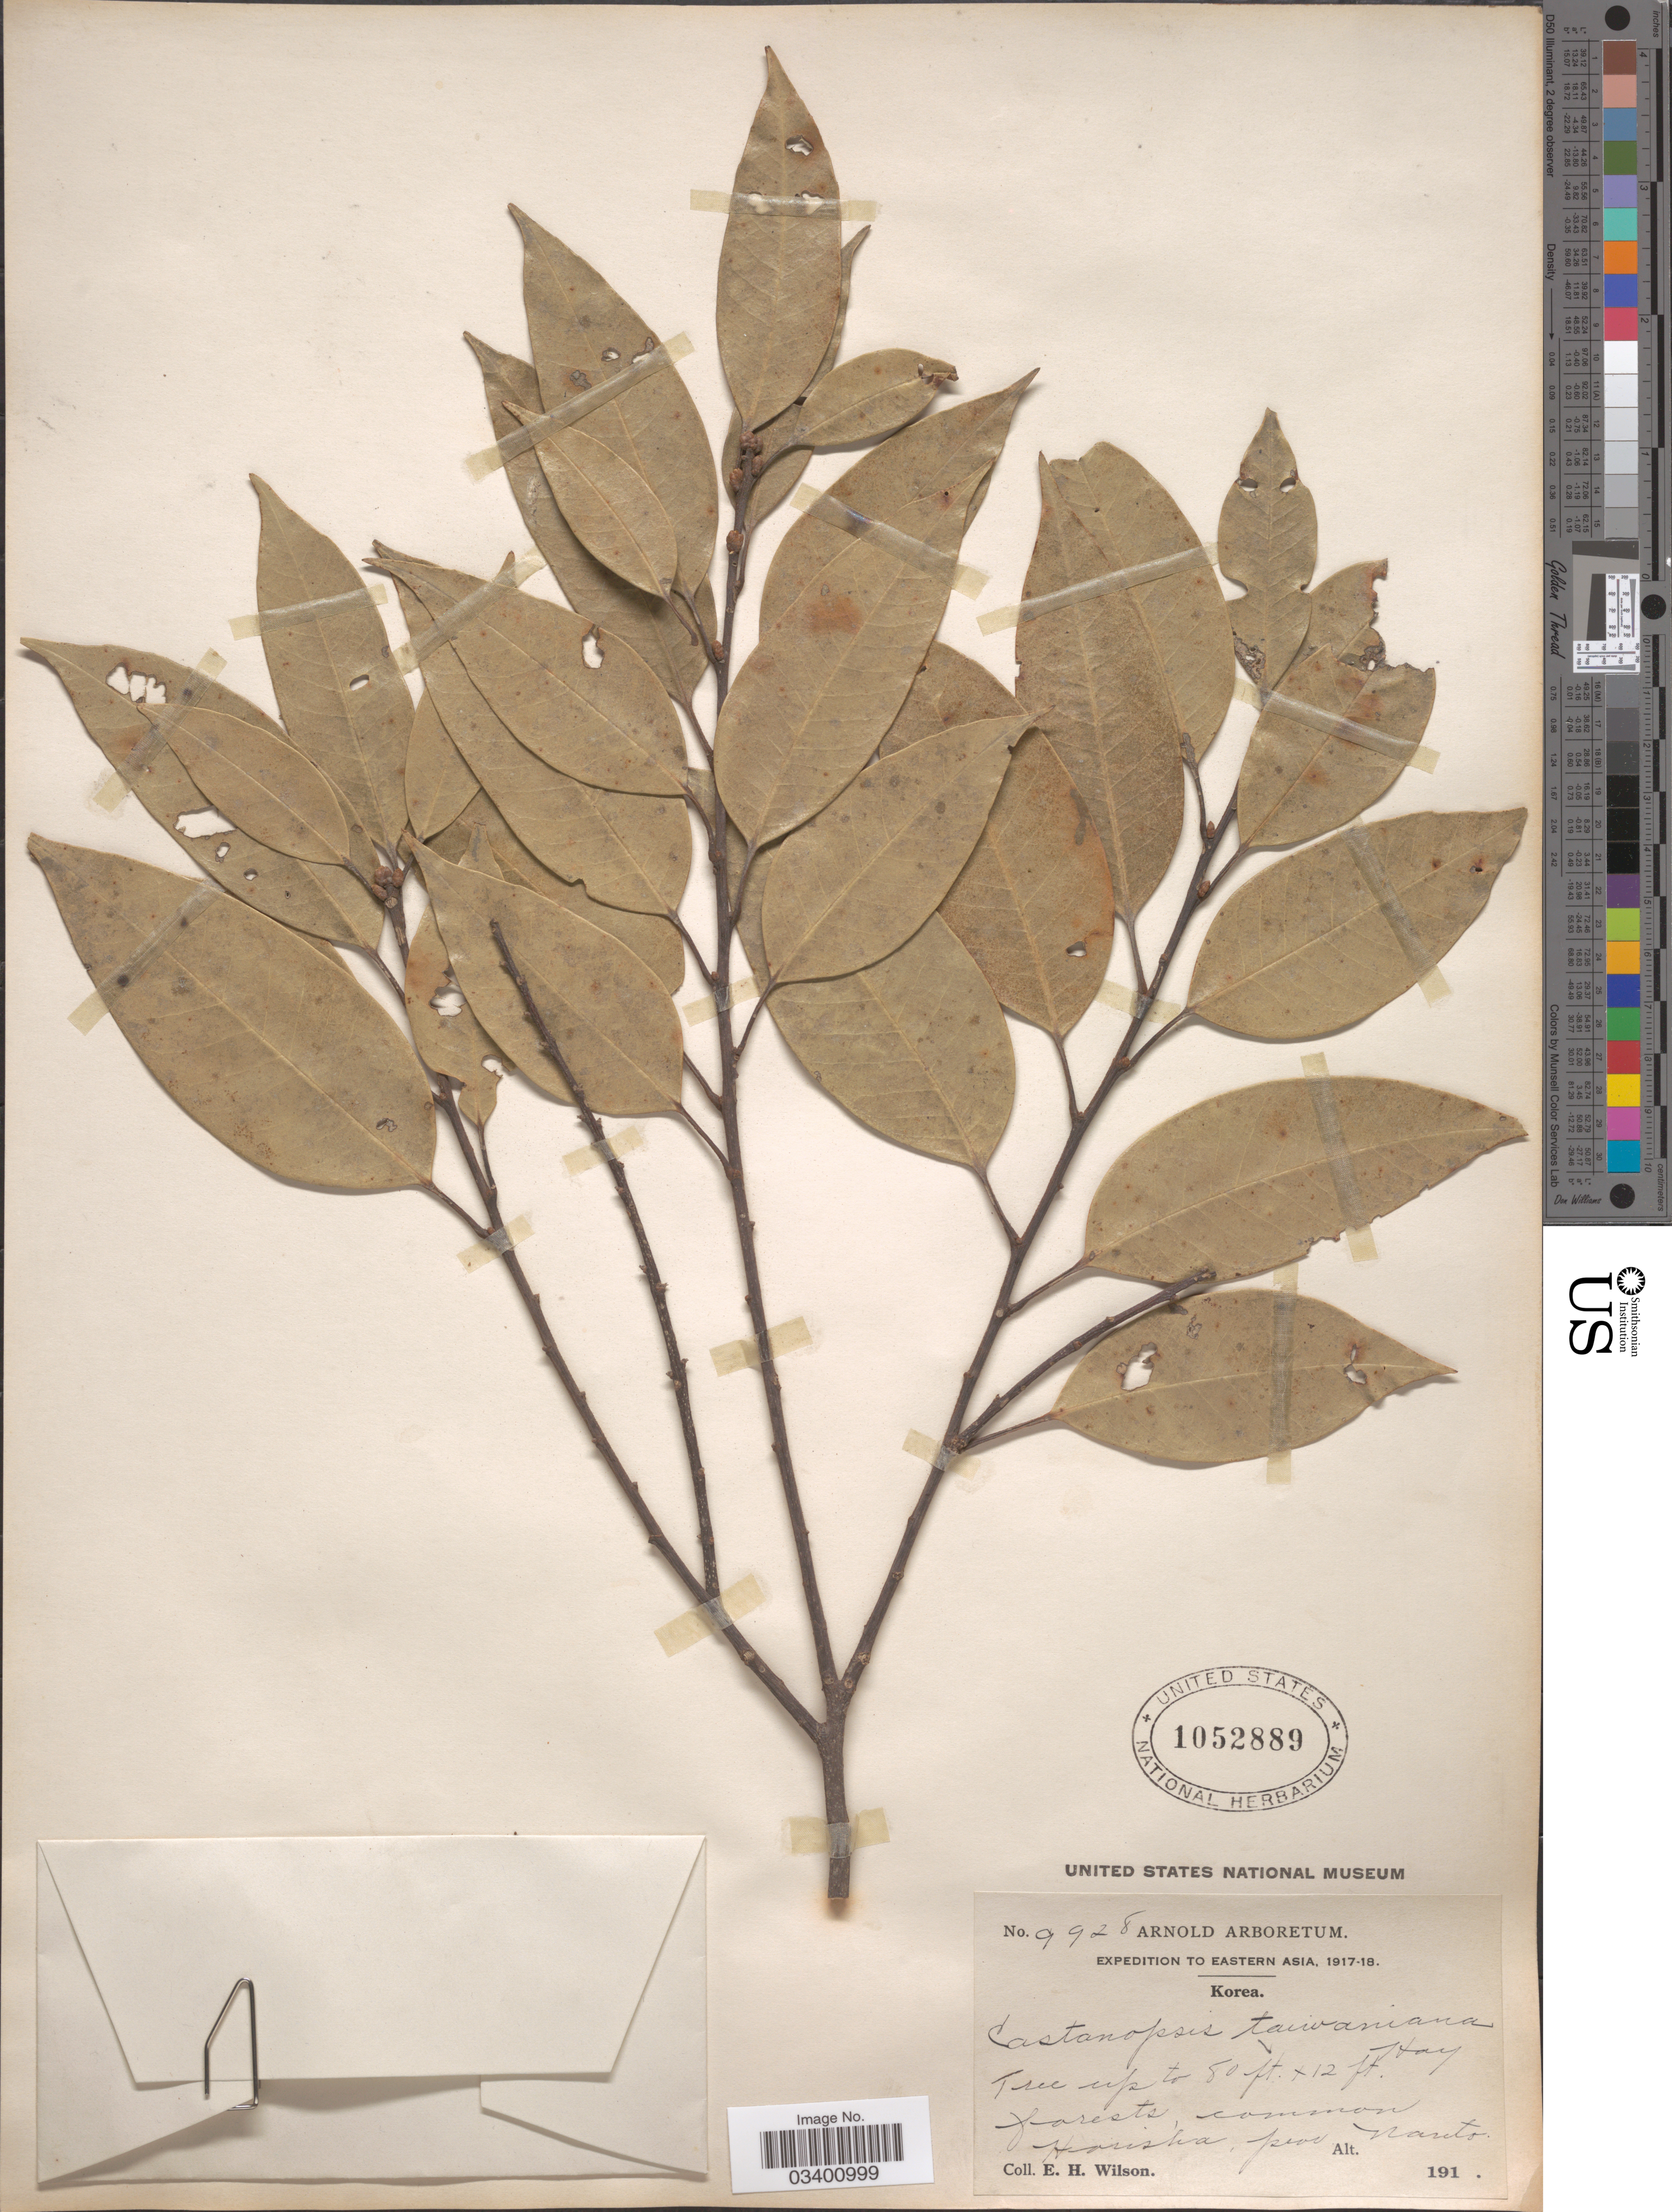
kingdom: Plantae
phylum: Tracheophyta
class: Magnoliopsida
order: Fagales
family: Fagaceae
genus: Castanopsis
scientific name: Castanopsis taiwaniana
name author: Hayata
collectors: E. Wilson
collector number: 9928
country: South Korea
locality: Eastern Asia. Hariska, prov. Nanto.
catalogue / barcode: US 1052889